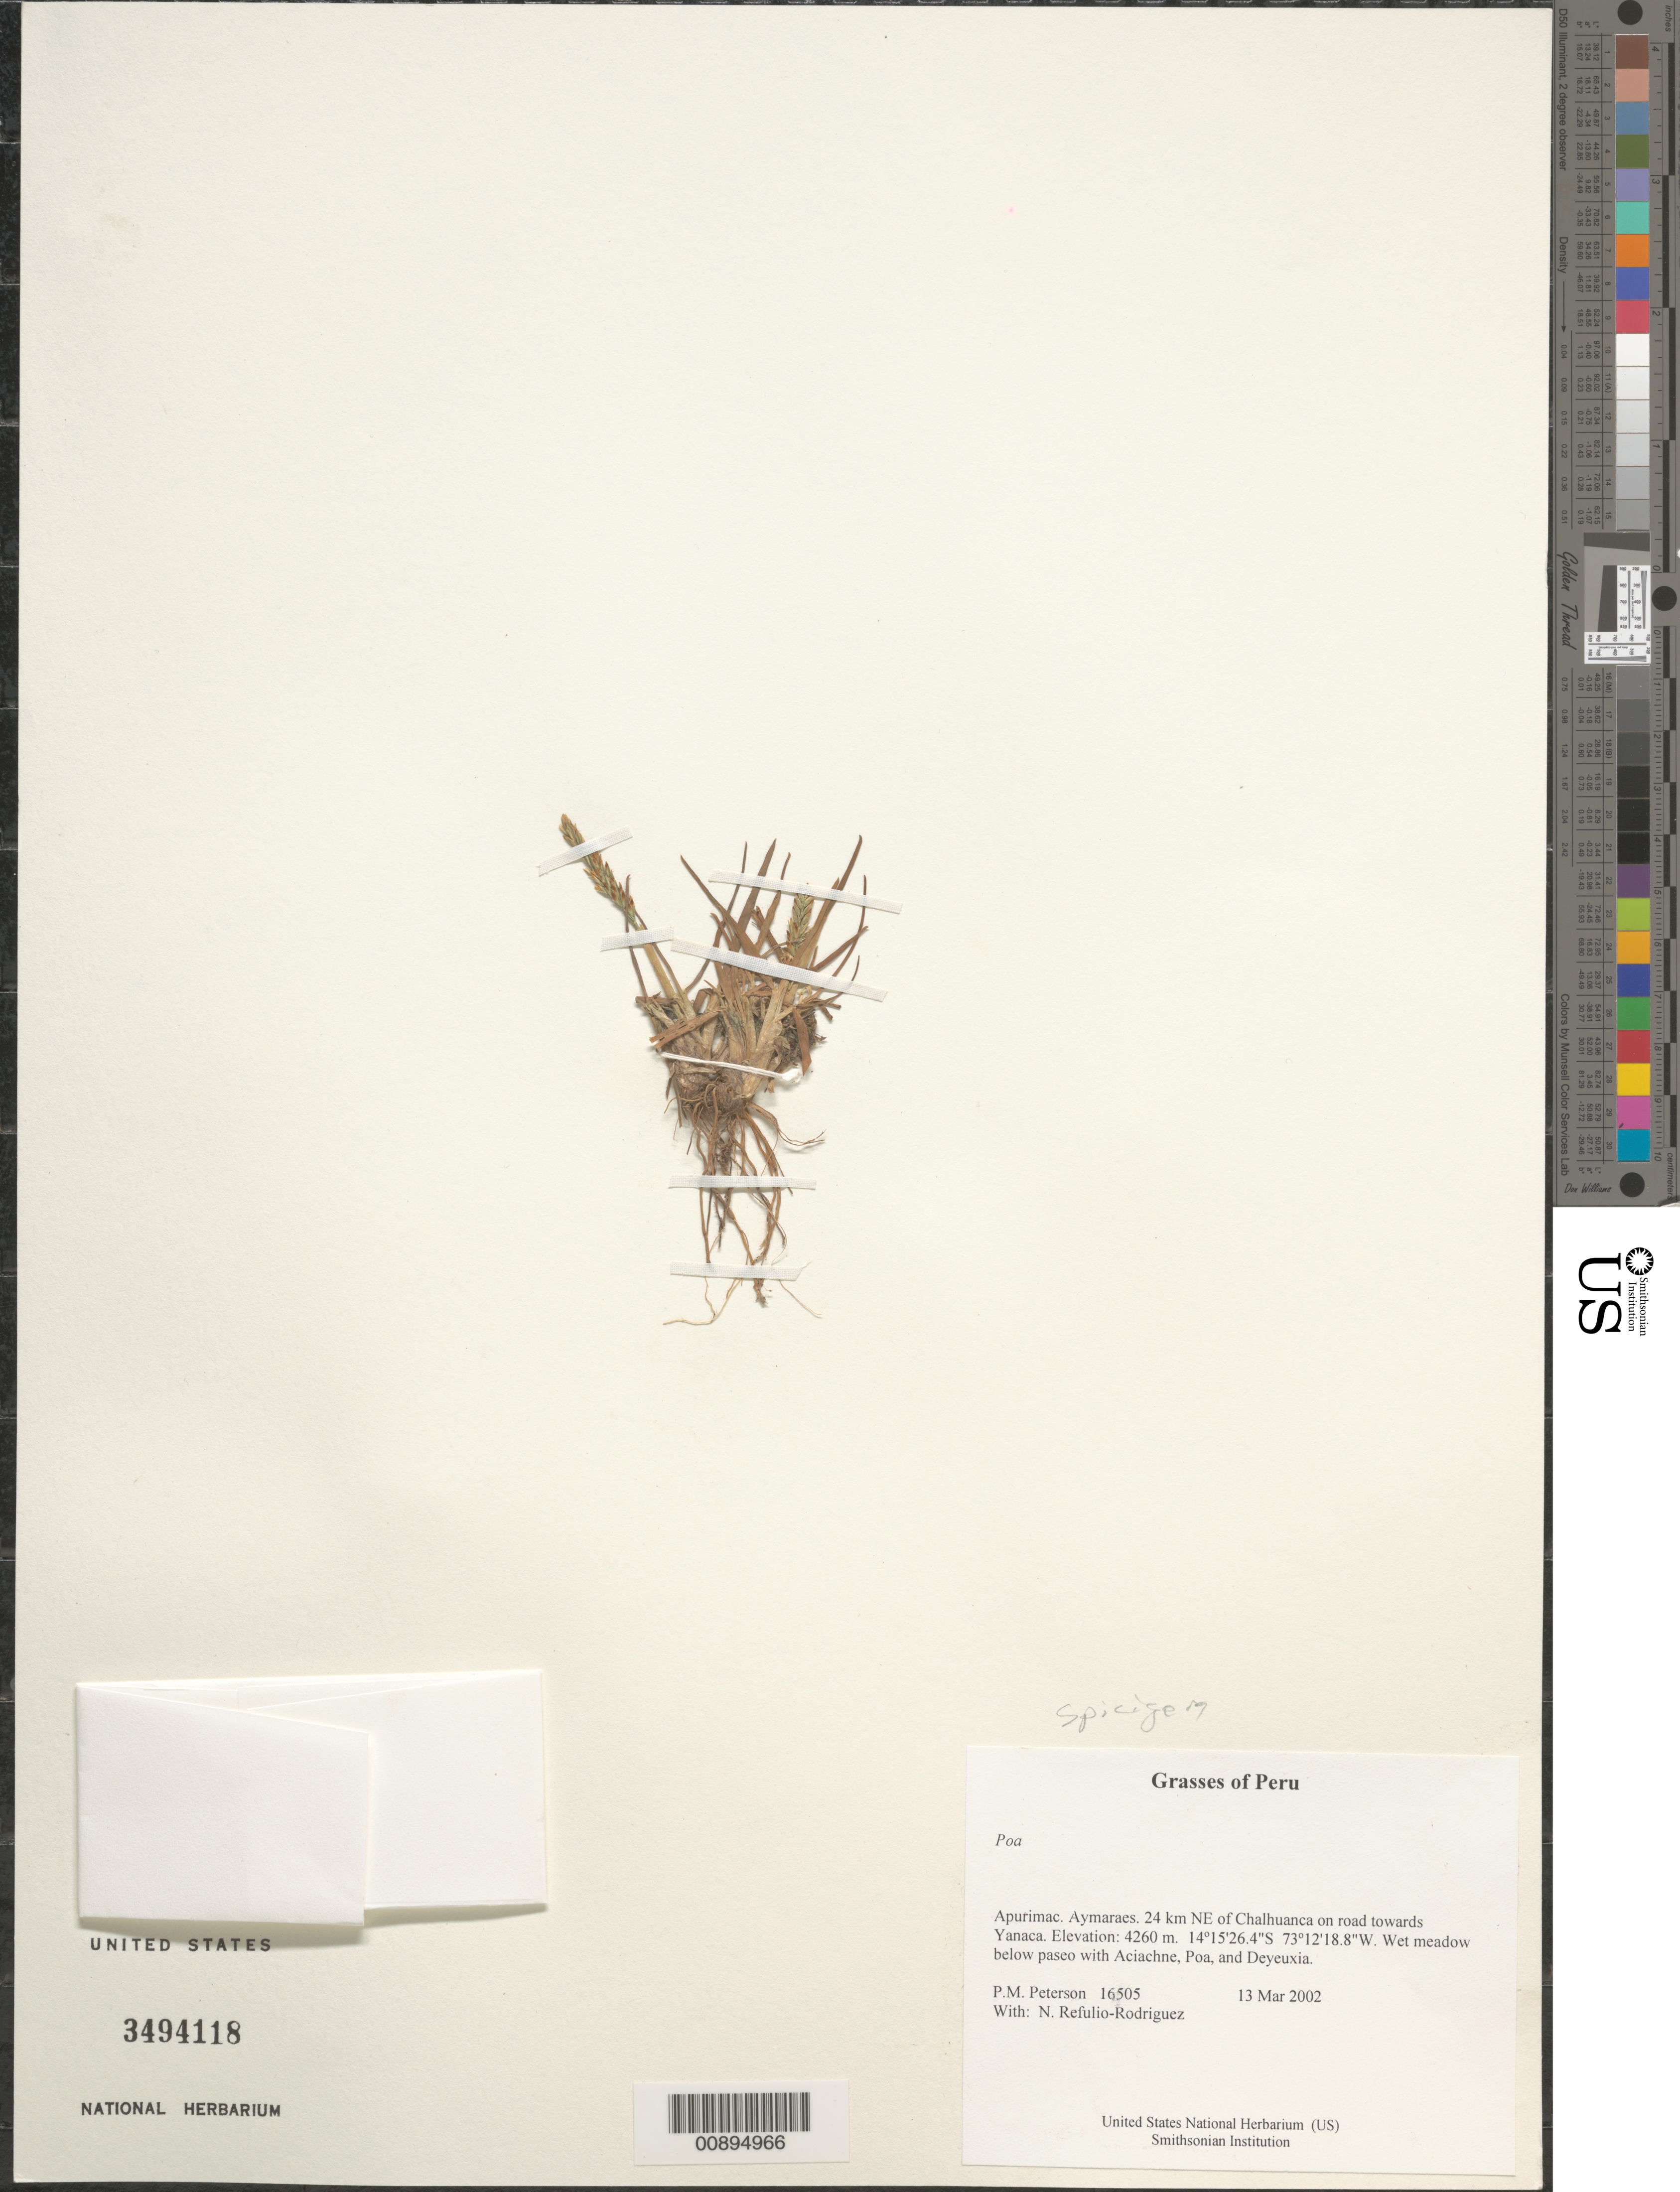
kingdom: Plantae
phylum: Tracheophyta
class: Liliopsida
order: Poales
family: Poaceae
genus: Poa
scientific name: Poa spicigera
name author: Tovar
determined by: Soreng, Robert J., Research Associate (BOT), Smithsonian Institution - National Museum of Natural History (UNITED STATES)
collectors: P. M. Peterson & N. Refulio-Rodríguez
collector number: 16505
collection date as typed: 13 Mar 2002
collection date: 2002-03-13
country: Peru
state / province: Apurímac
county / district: Aymaraes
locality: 24 km NE of Chalhuanca on road towards Yanaca.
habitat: Wet meadow below paseo with ~Aciachne, Poa, and Deyeuxia~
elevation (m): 4260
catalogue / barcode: US 3494118